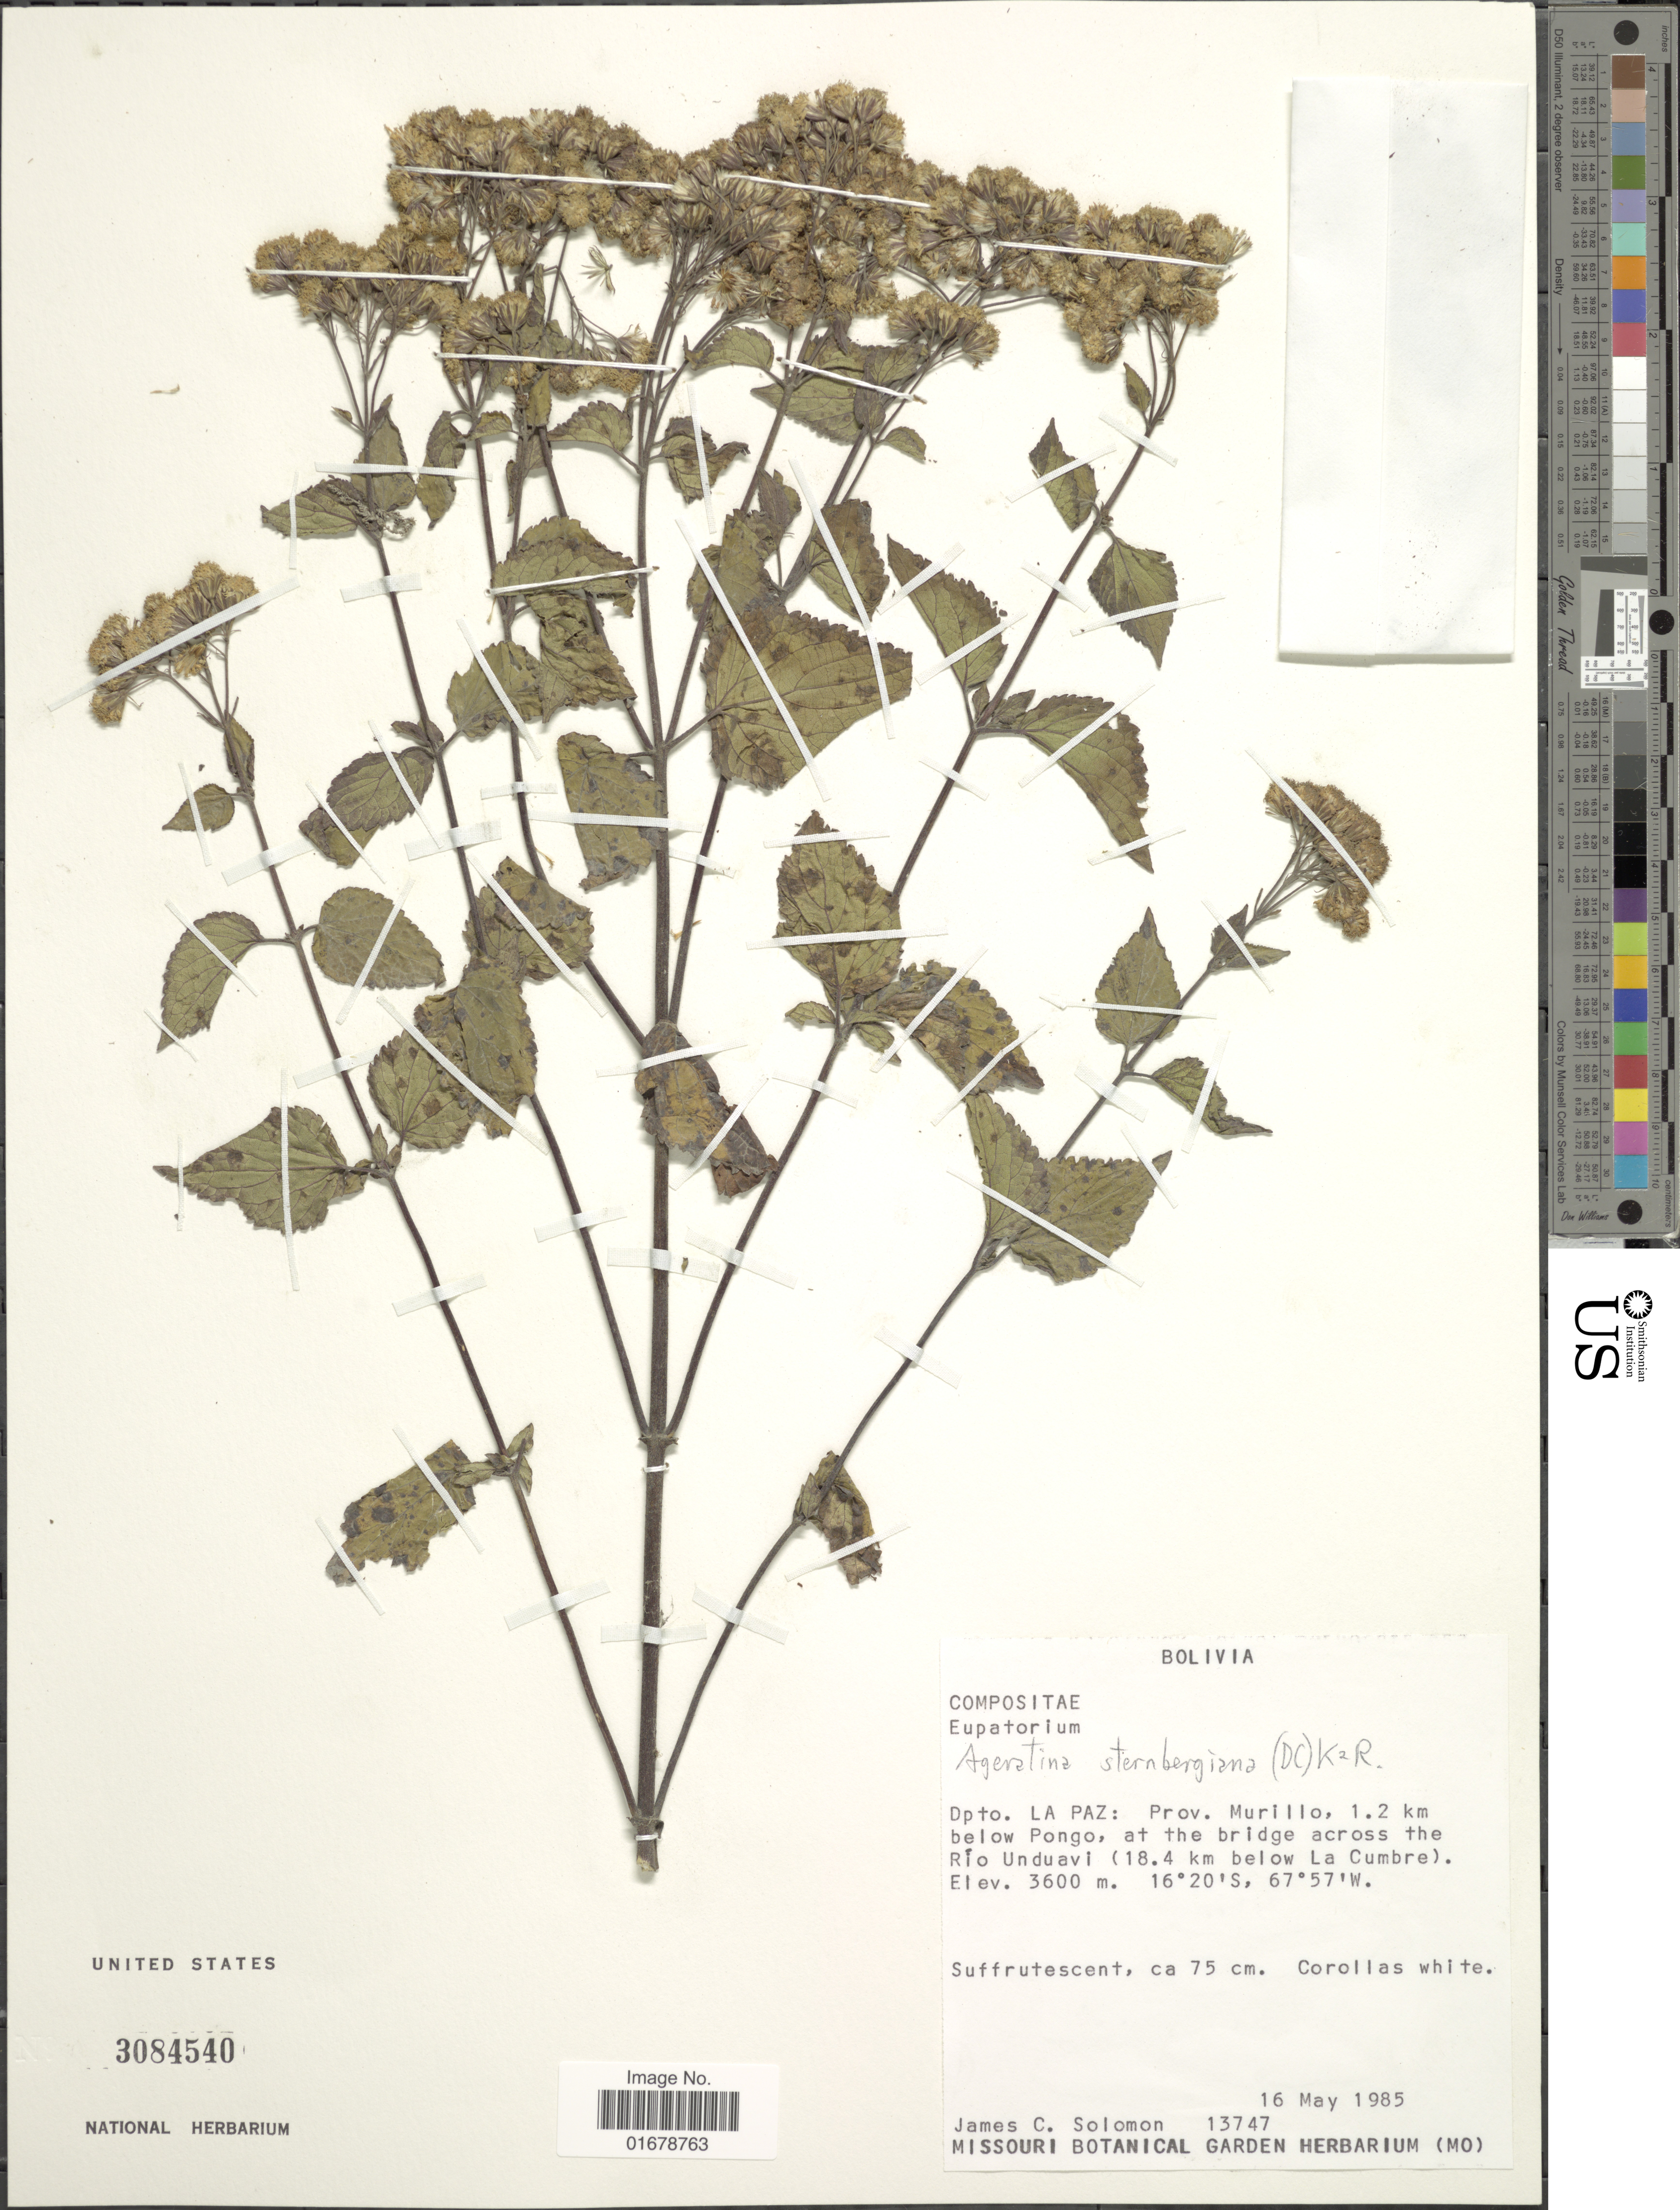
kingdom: Plantae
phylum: Tracheophyta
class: Magnoliopsida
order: Asterales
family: Asteraceae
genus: Ageratina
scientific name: Ageratina sternbergiana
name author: (DC.) R.M. King & H. Rob.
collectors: J. C. Solomon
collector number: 13747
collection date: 1985-05-16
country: Bolivia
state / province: La Paz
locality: Dpto. La Paz.: Prov. Murillo, 1.2 km below Pongo, at the bridge across the Rio Unduavi (18.4 km below La Cumbre)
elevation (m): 3600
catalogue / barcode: US 3084540